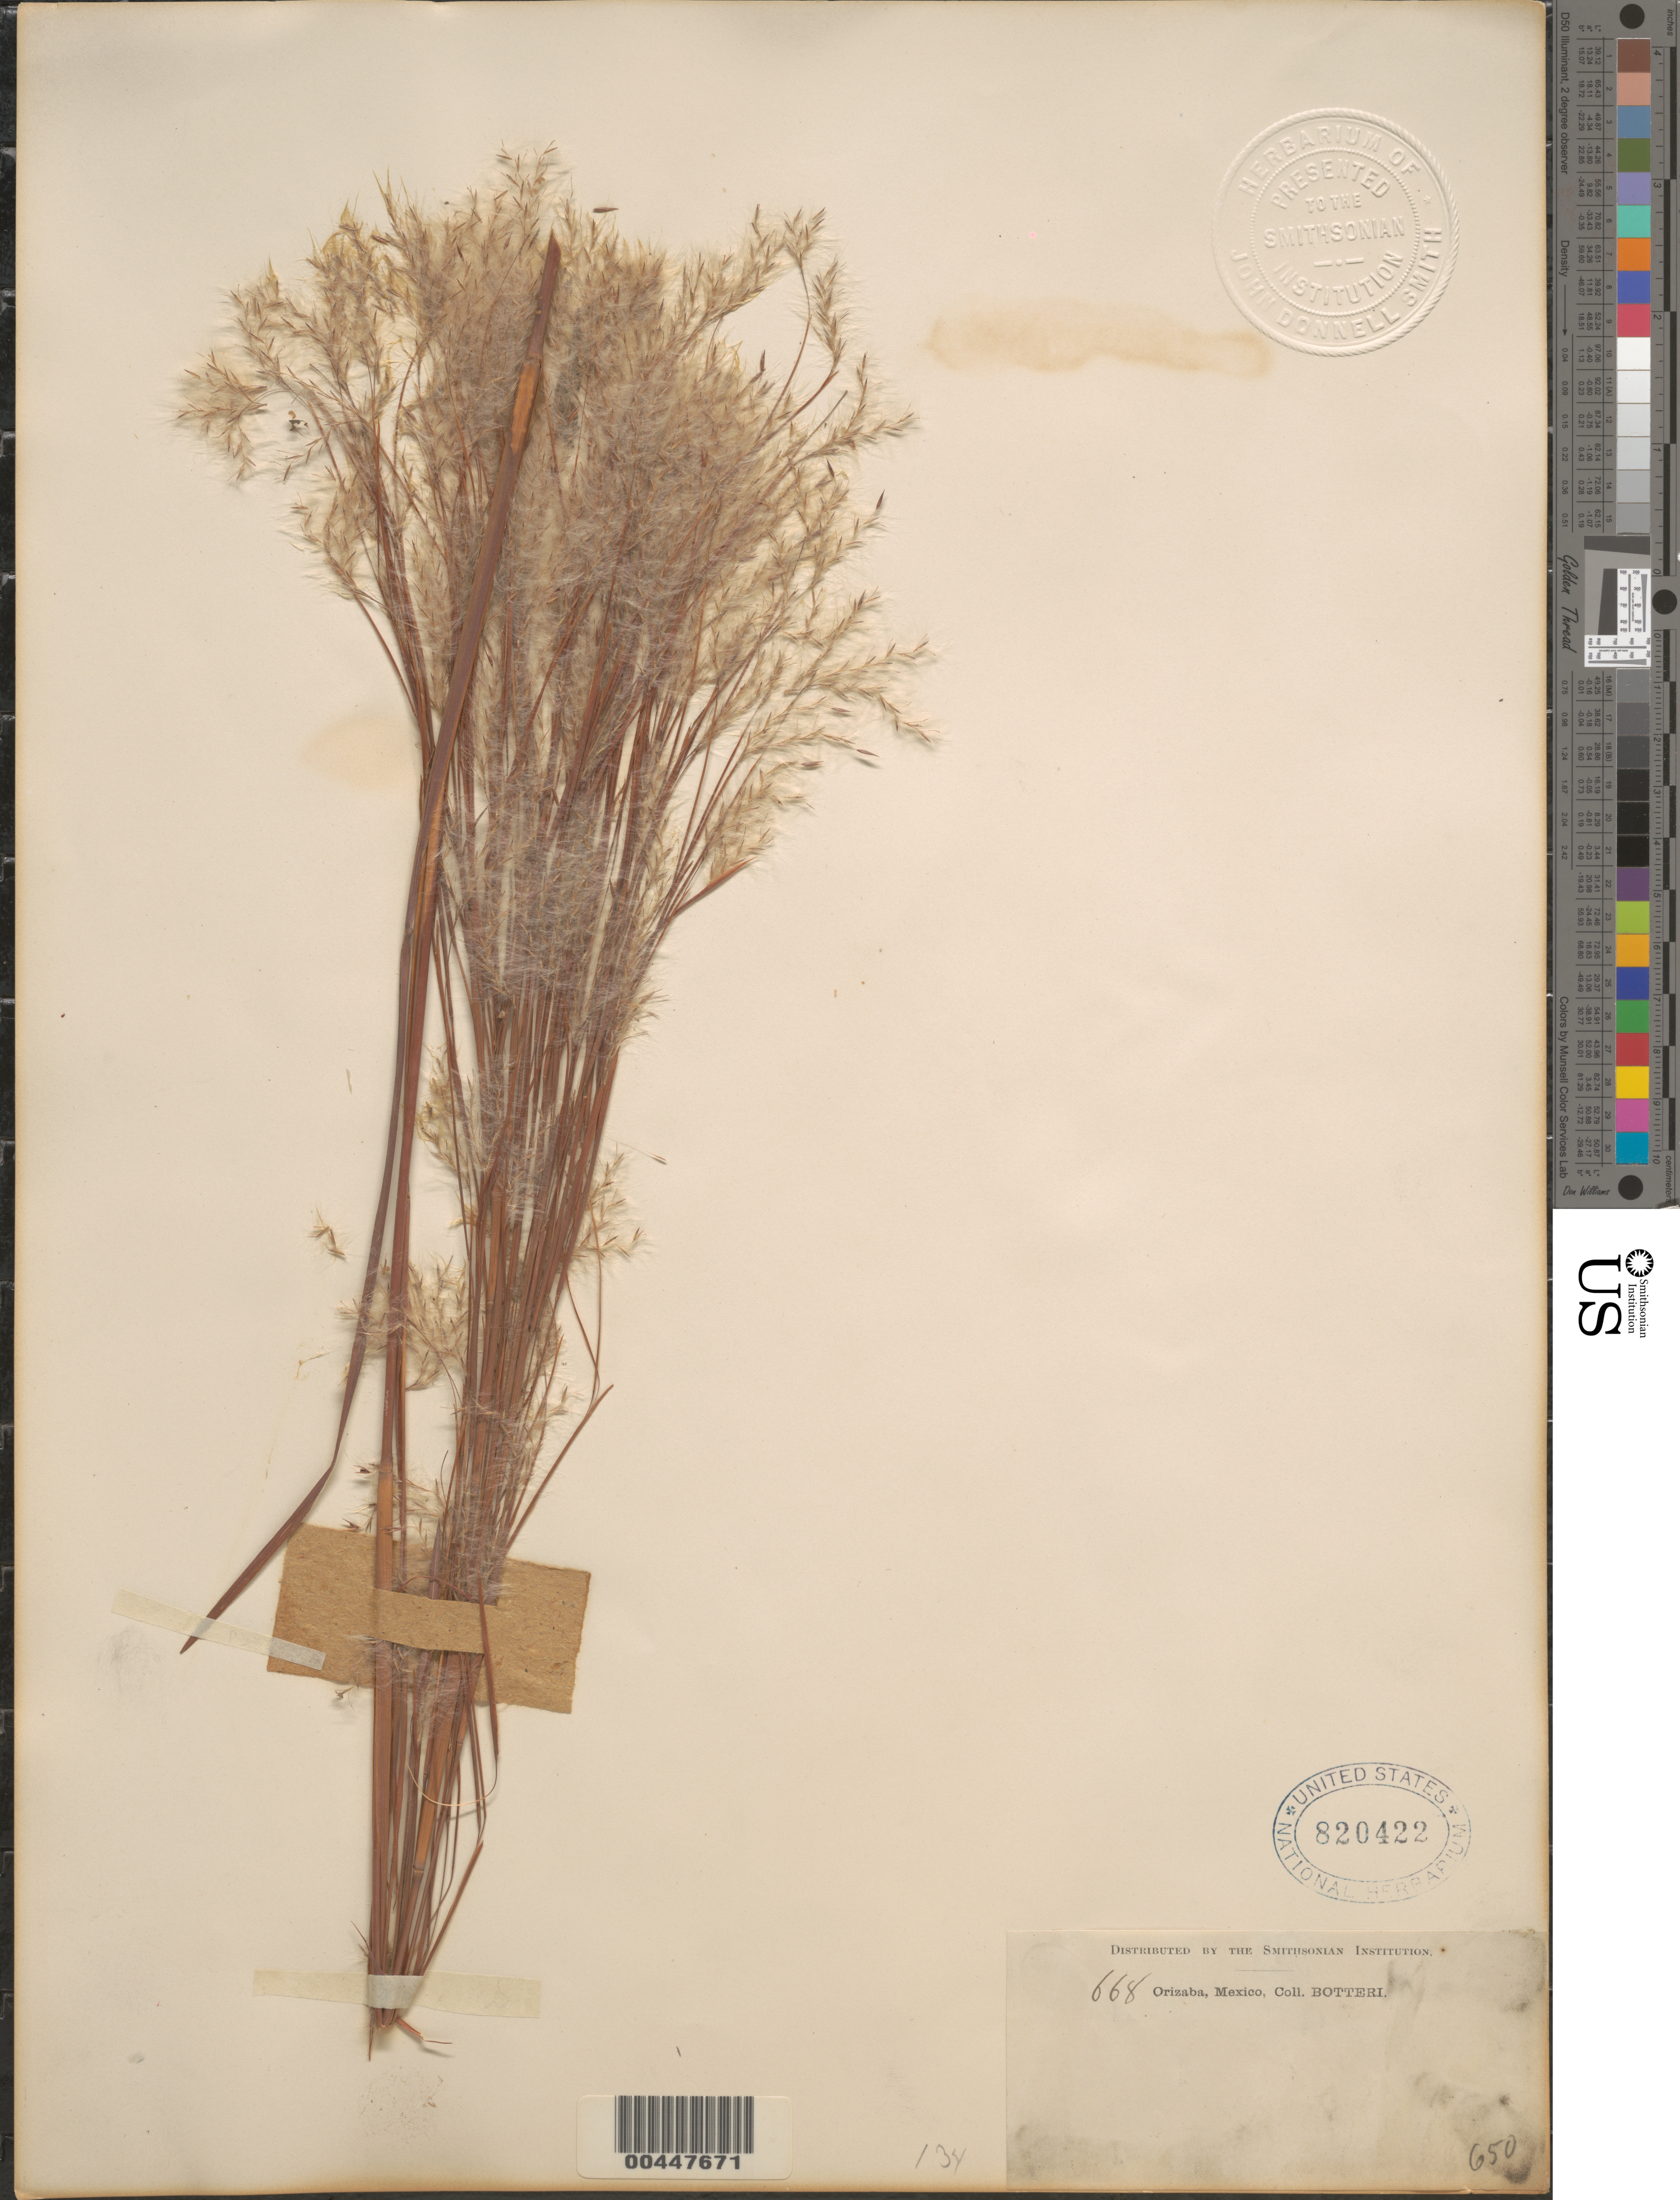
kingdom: Plantae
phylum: Tracheophyta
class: Liliopsida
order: Poales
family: Poaceae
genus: Andropogon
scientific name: Andropogon bicornis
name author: L.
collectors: -. Botteri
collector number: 668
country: Mexico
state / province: Veracruz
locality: Orizaba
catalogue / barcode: US 820422